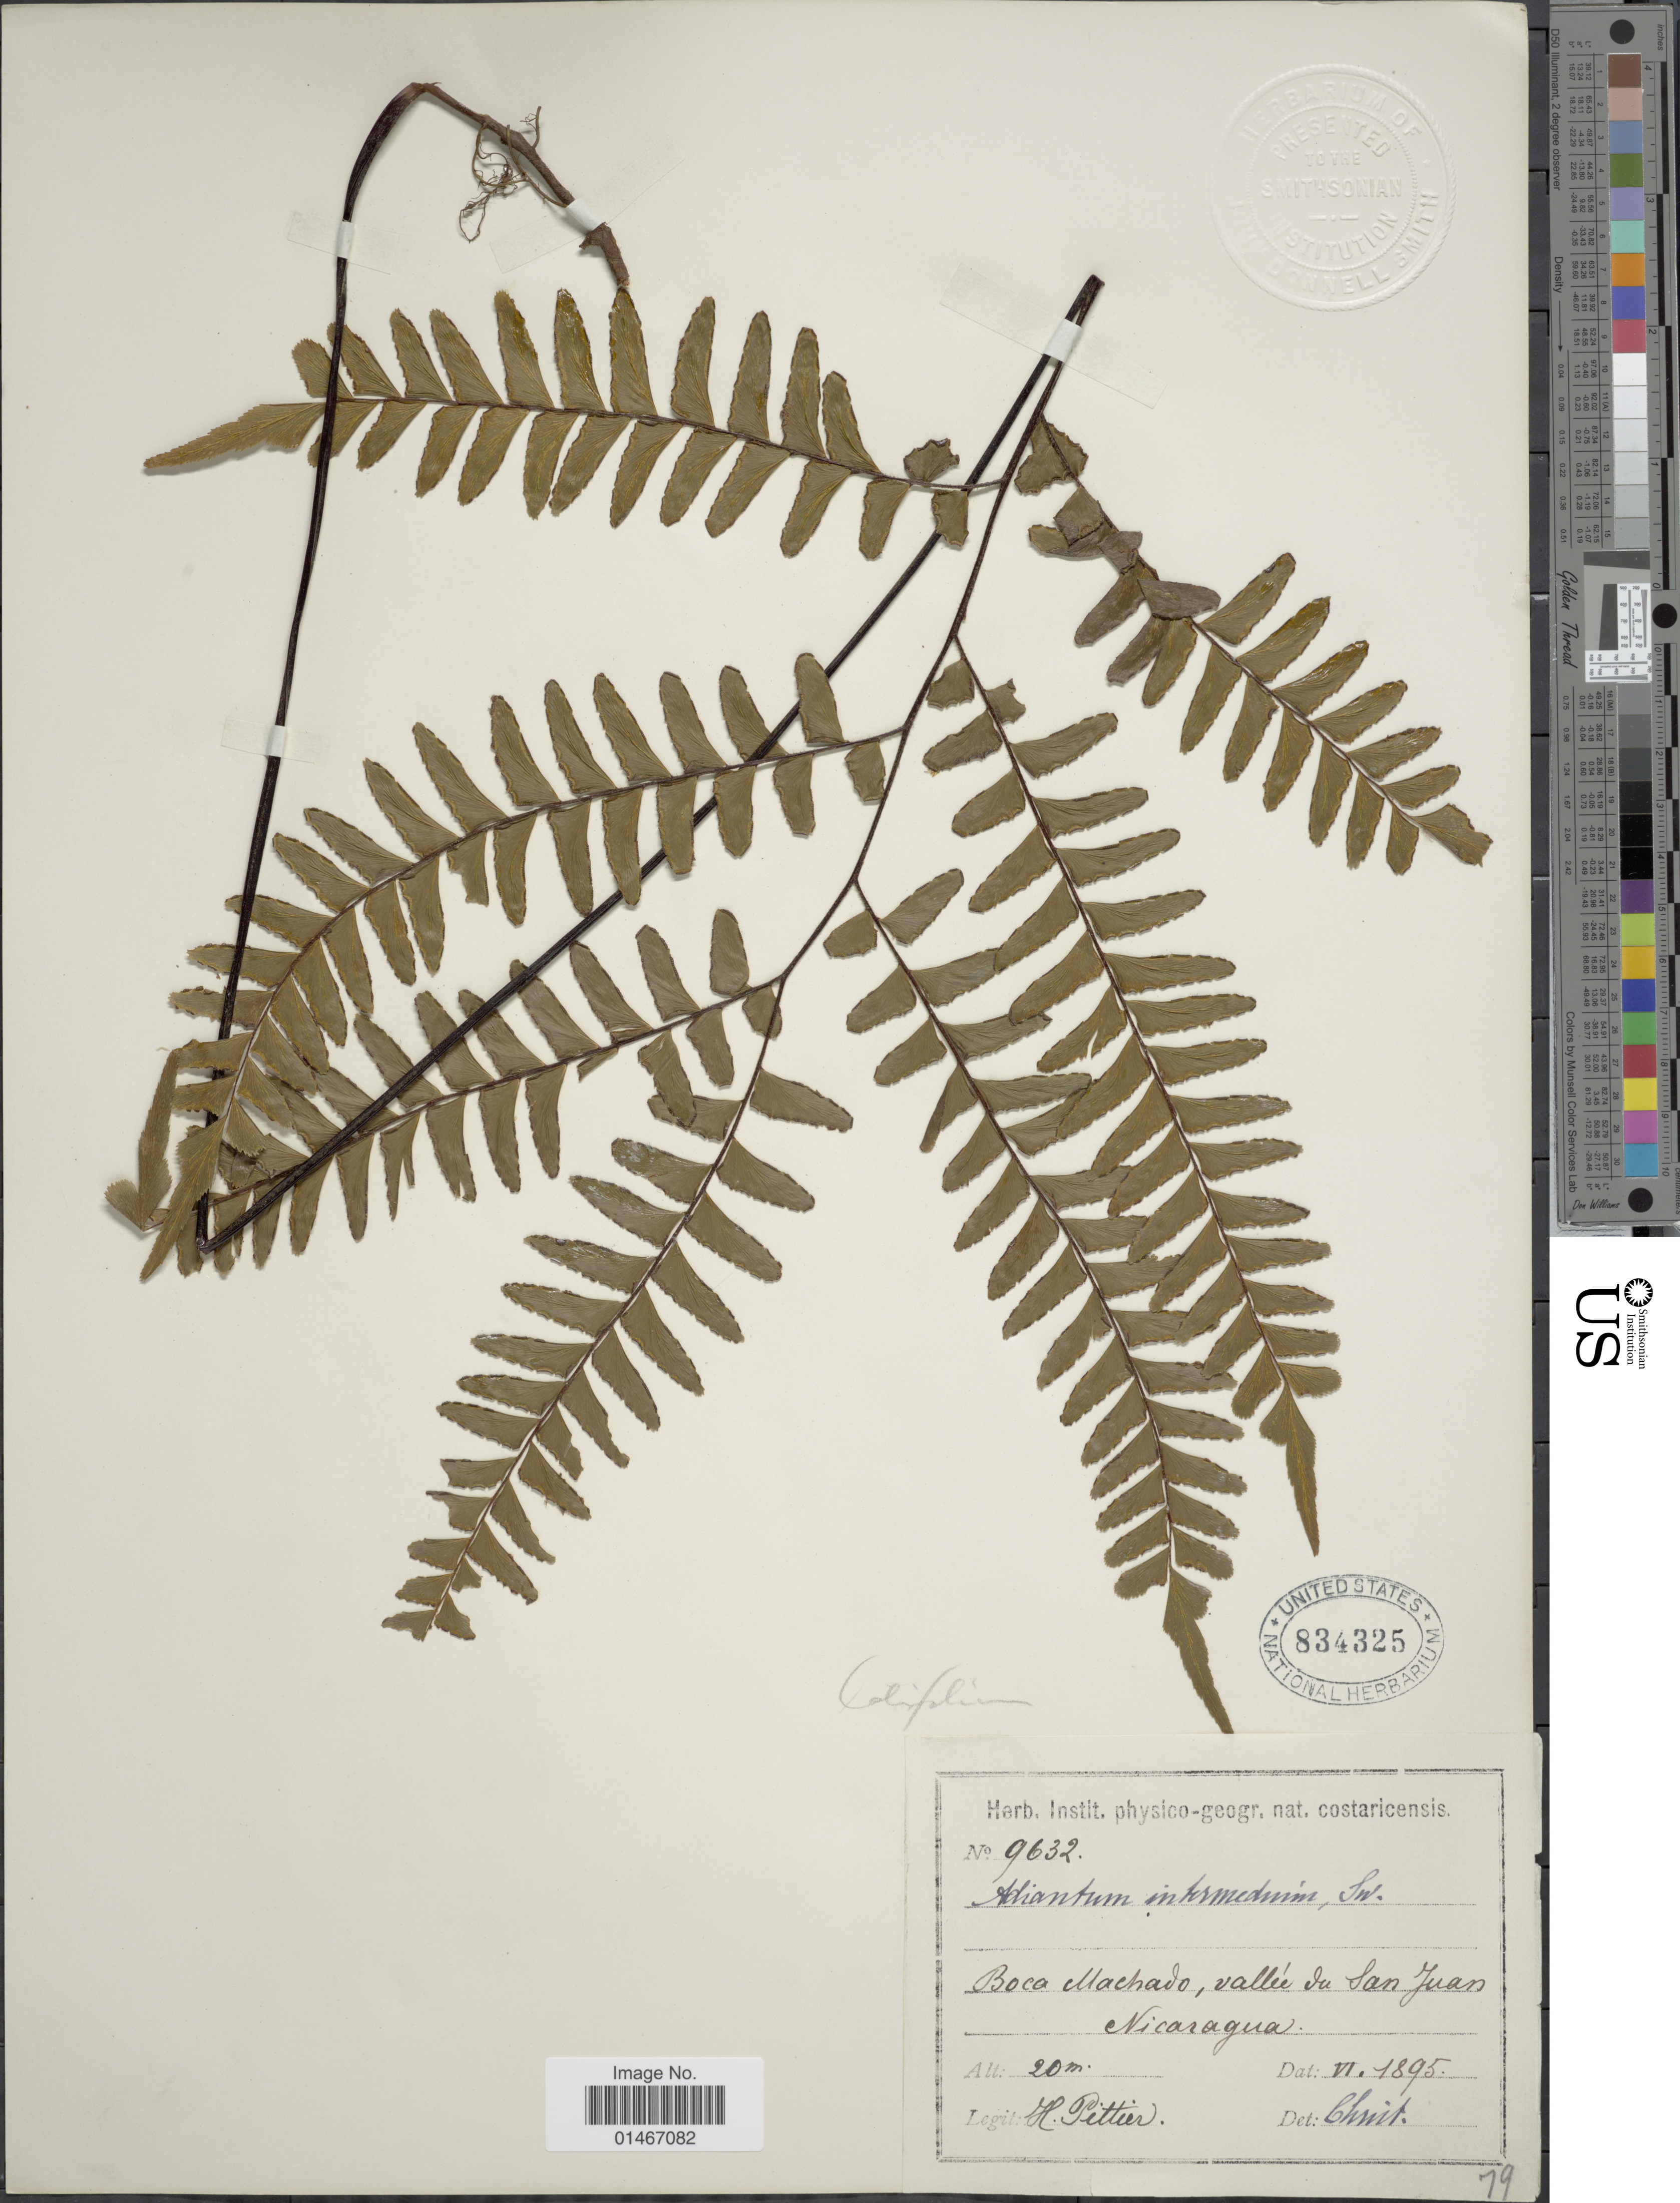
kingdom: Plantae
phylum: Tracheophyta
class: Polypodiopsida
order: Polypodiales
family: Pteridaceae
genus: Adiantum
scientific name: Adiantum latifolium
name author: Lam.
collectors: H. F. Pittier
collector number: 9632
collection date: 1895-06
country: Nicaragua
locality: Boca Machado, vallee du San Juan.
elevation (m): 20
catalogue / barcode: US 834325